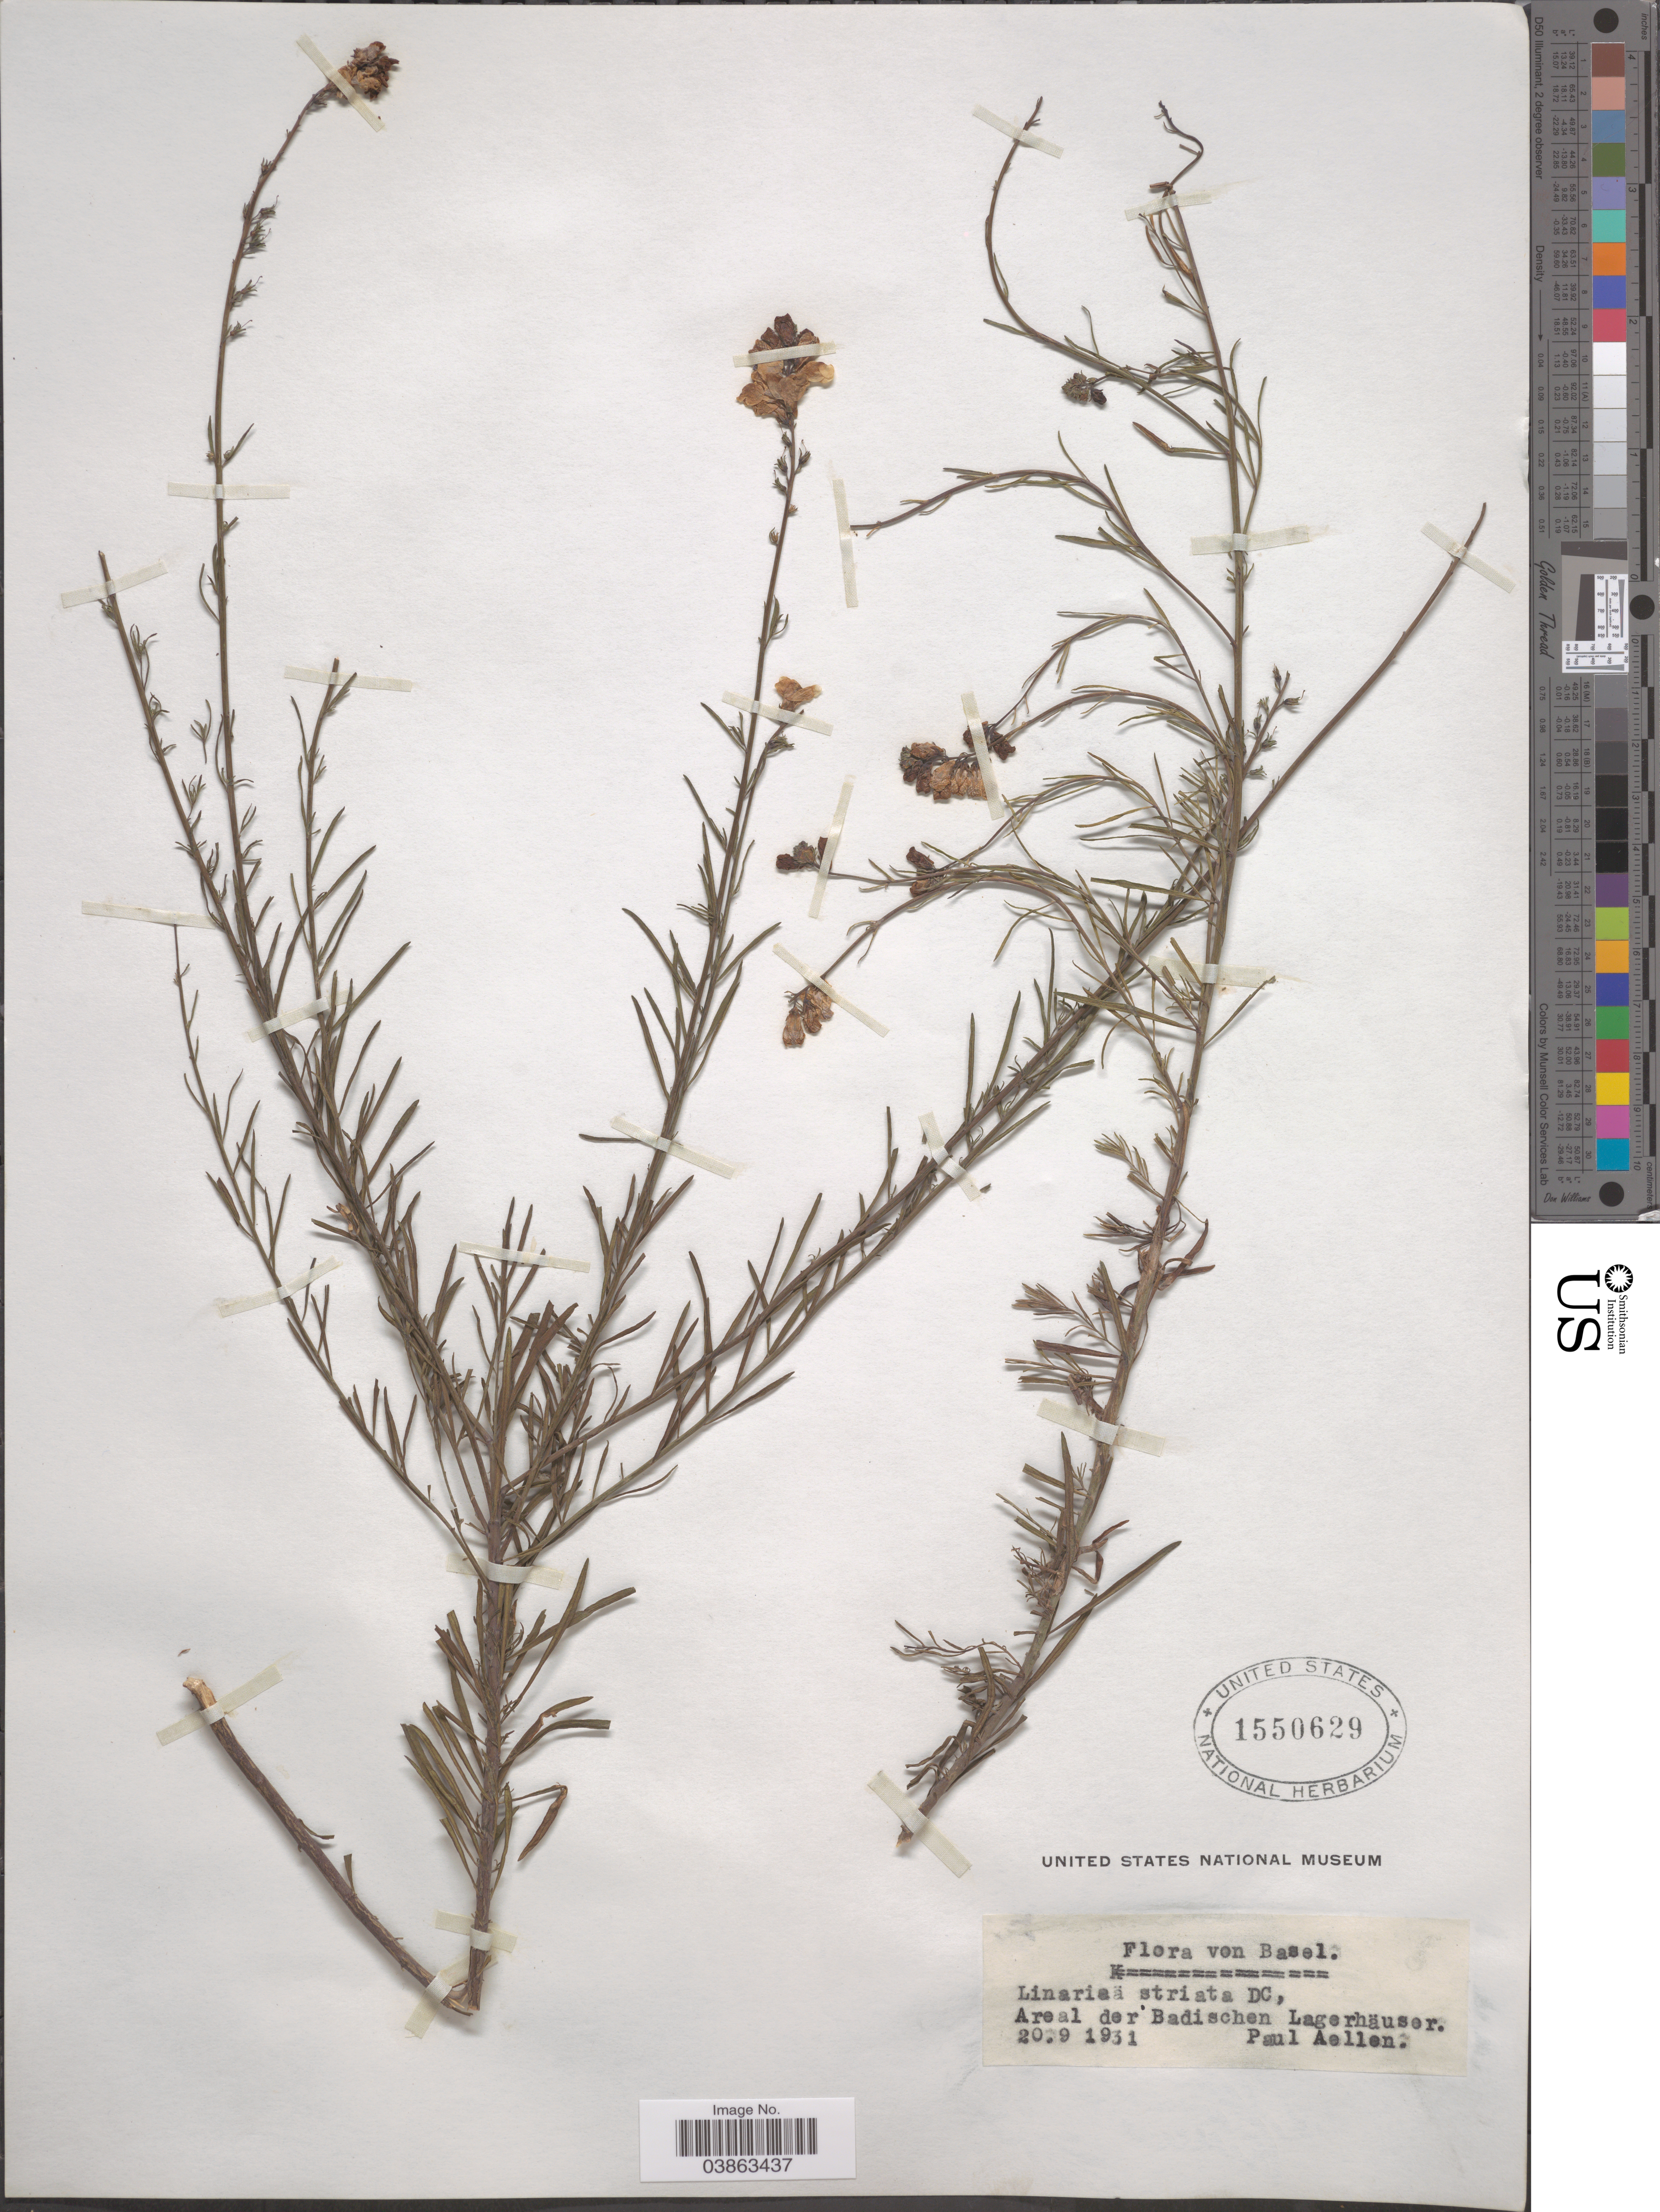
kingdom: Plantae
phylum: Tracheophyta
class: Magnoliopsida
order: Lamiales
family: Plantaginaceae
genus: Linaria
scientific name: Linaria striata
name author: (Lam.) DC.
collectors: P. Aellen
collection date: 1931-09-20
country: Switzerland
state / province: Basel-Stadt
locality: Basel. Areal der Badischen Lagerhäuser.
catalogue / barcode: US 1550629